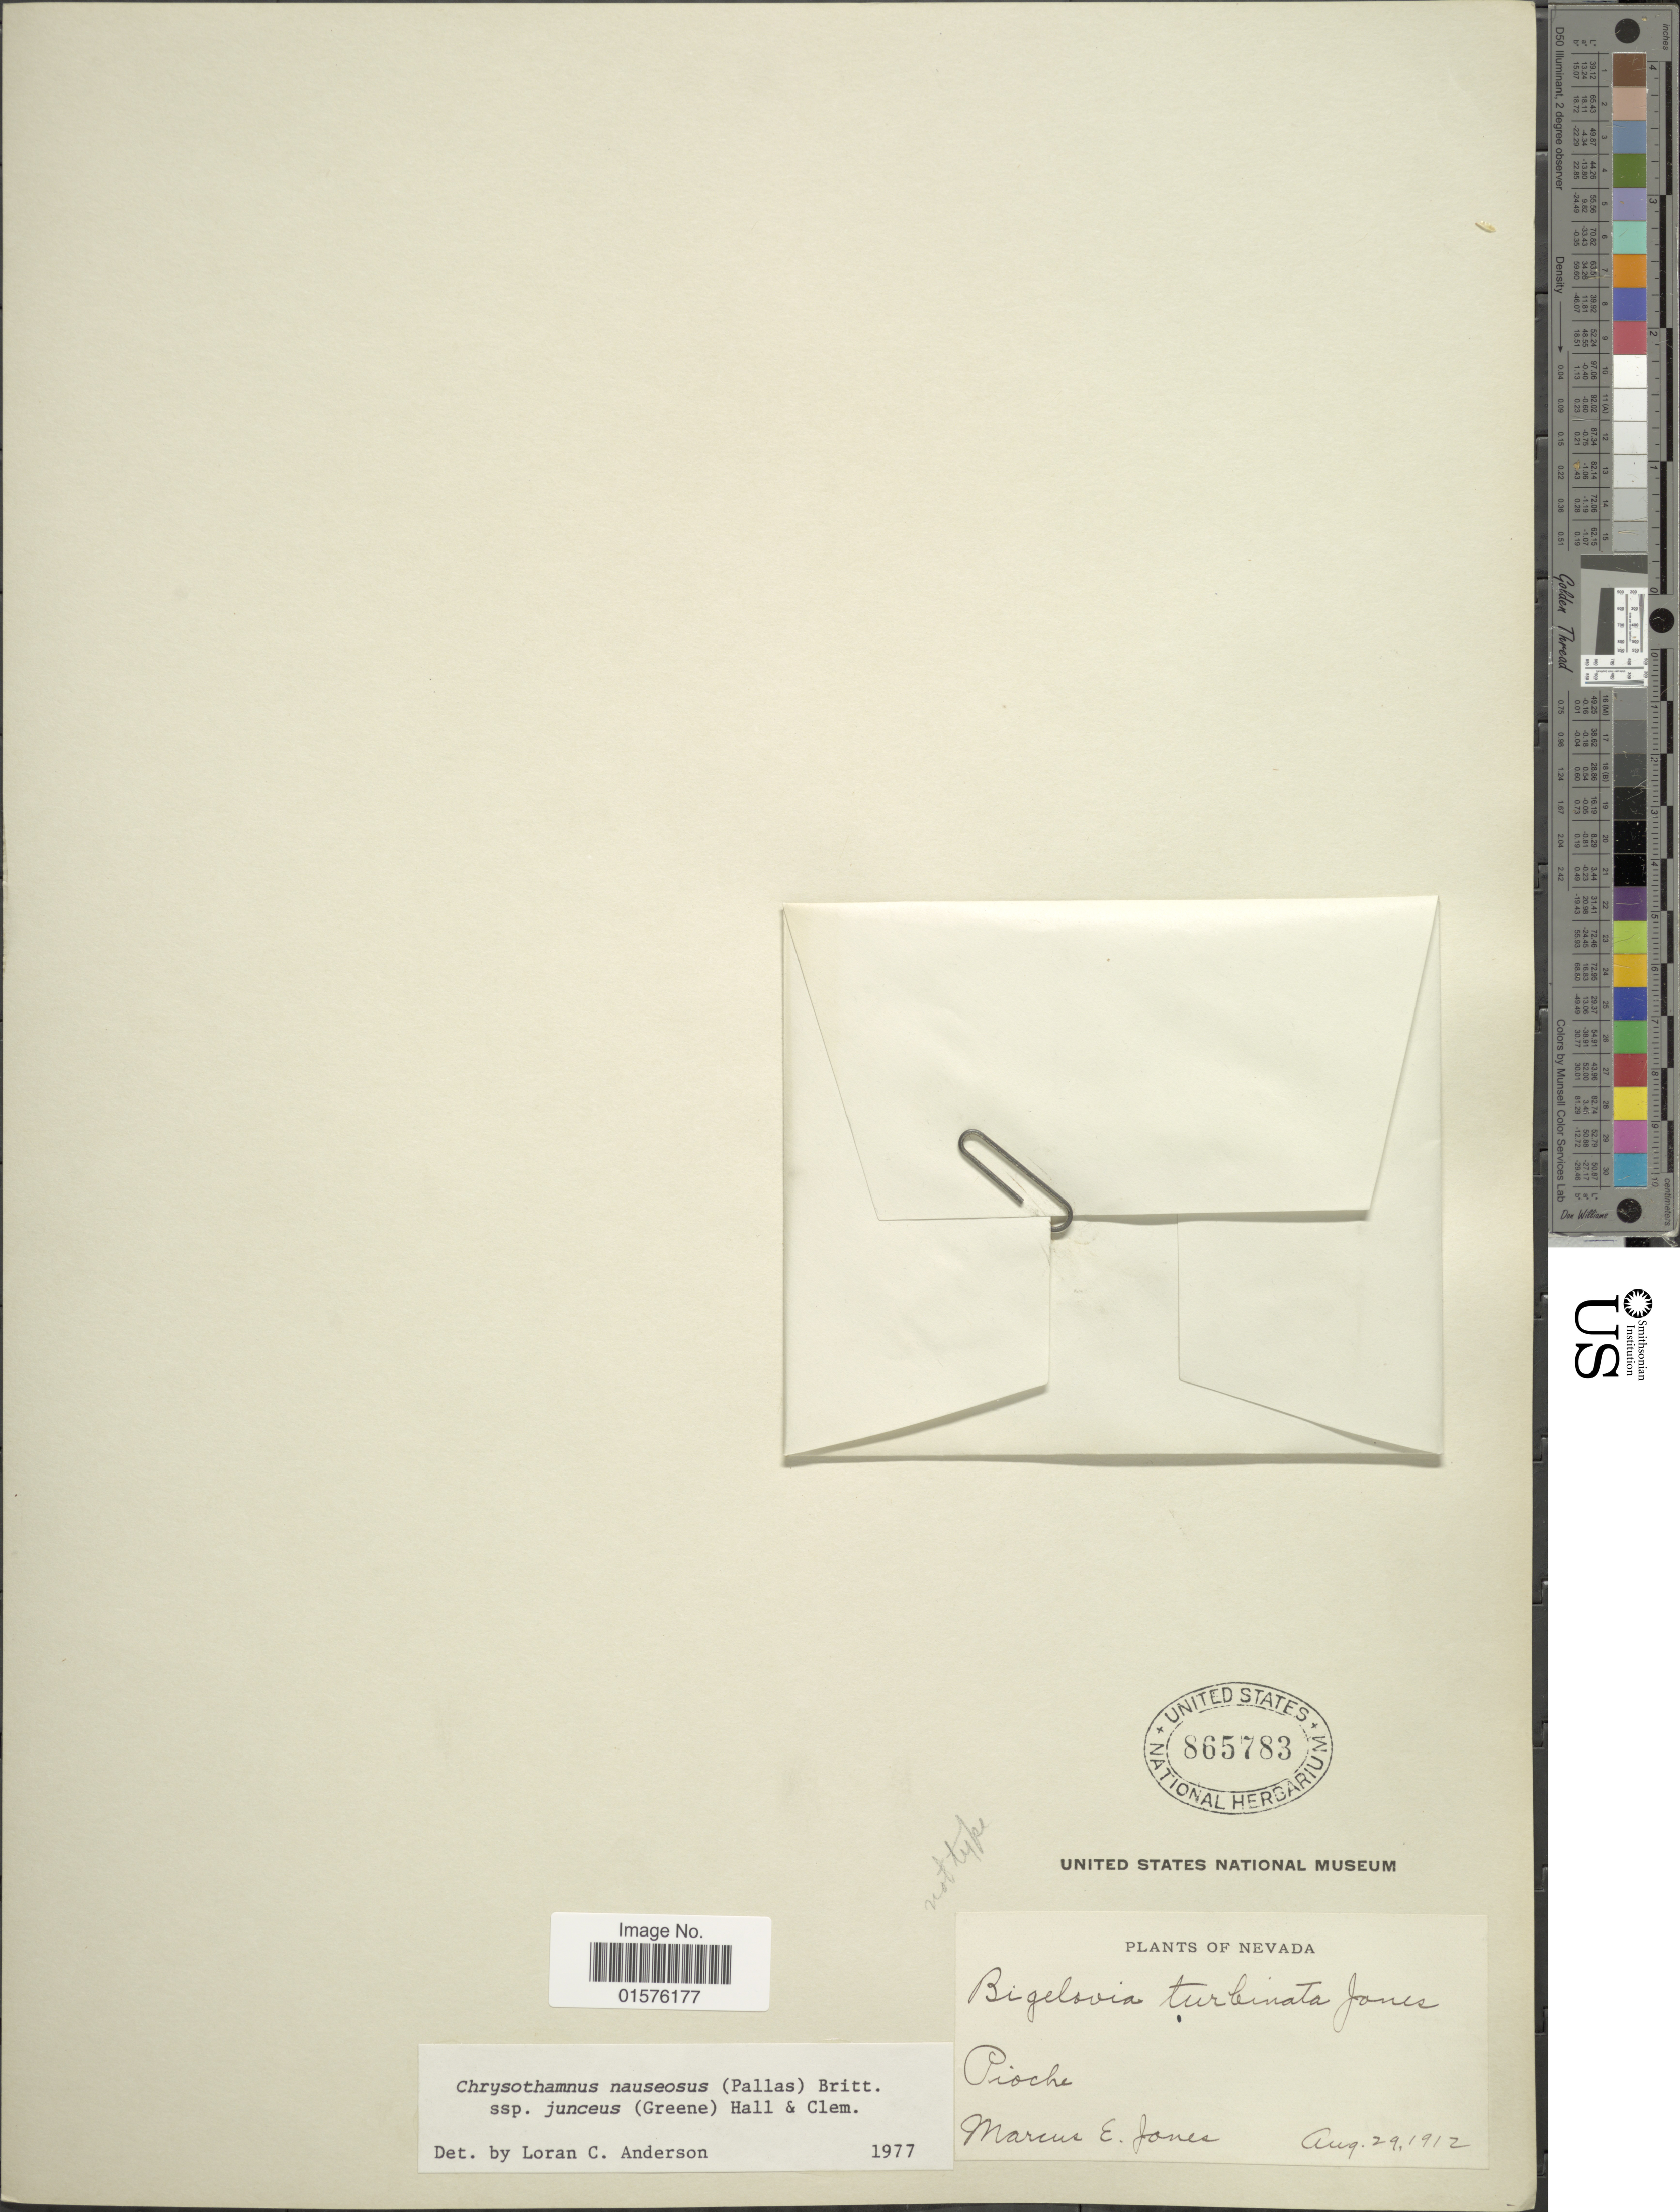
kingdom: Plantae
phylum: Tracheophyta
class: Magnoliopsida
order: Asterales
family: Asteraceae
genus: Ericameria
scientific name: Ericameria nauseosa var. juncea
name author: (S.W. Greene) G.L. Nesom & G.I. Baird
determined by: Urbatsch, Lowell E., Curator (LSU), Louisiana State University (UNITED STATES)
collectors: M. E. Jones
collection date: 1912-08-29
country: United States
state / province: Nevada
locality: Pioche.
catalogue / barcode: US 865783